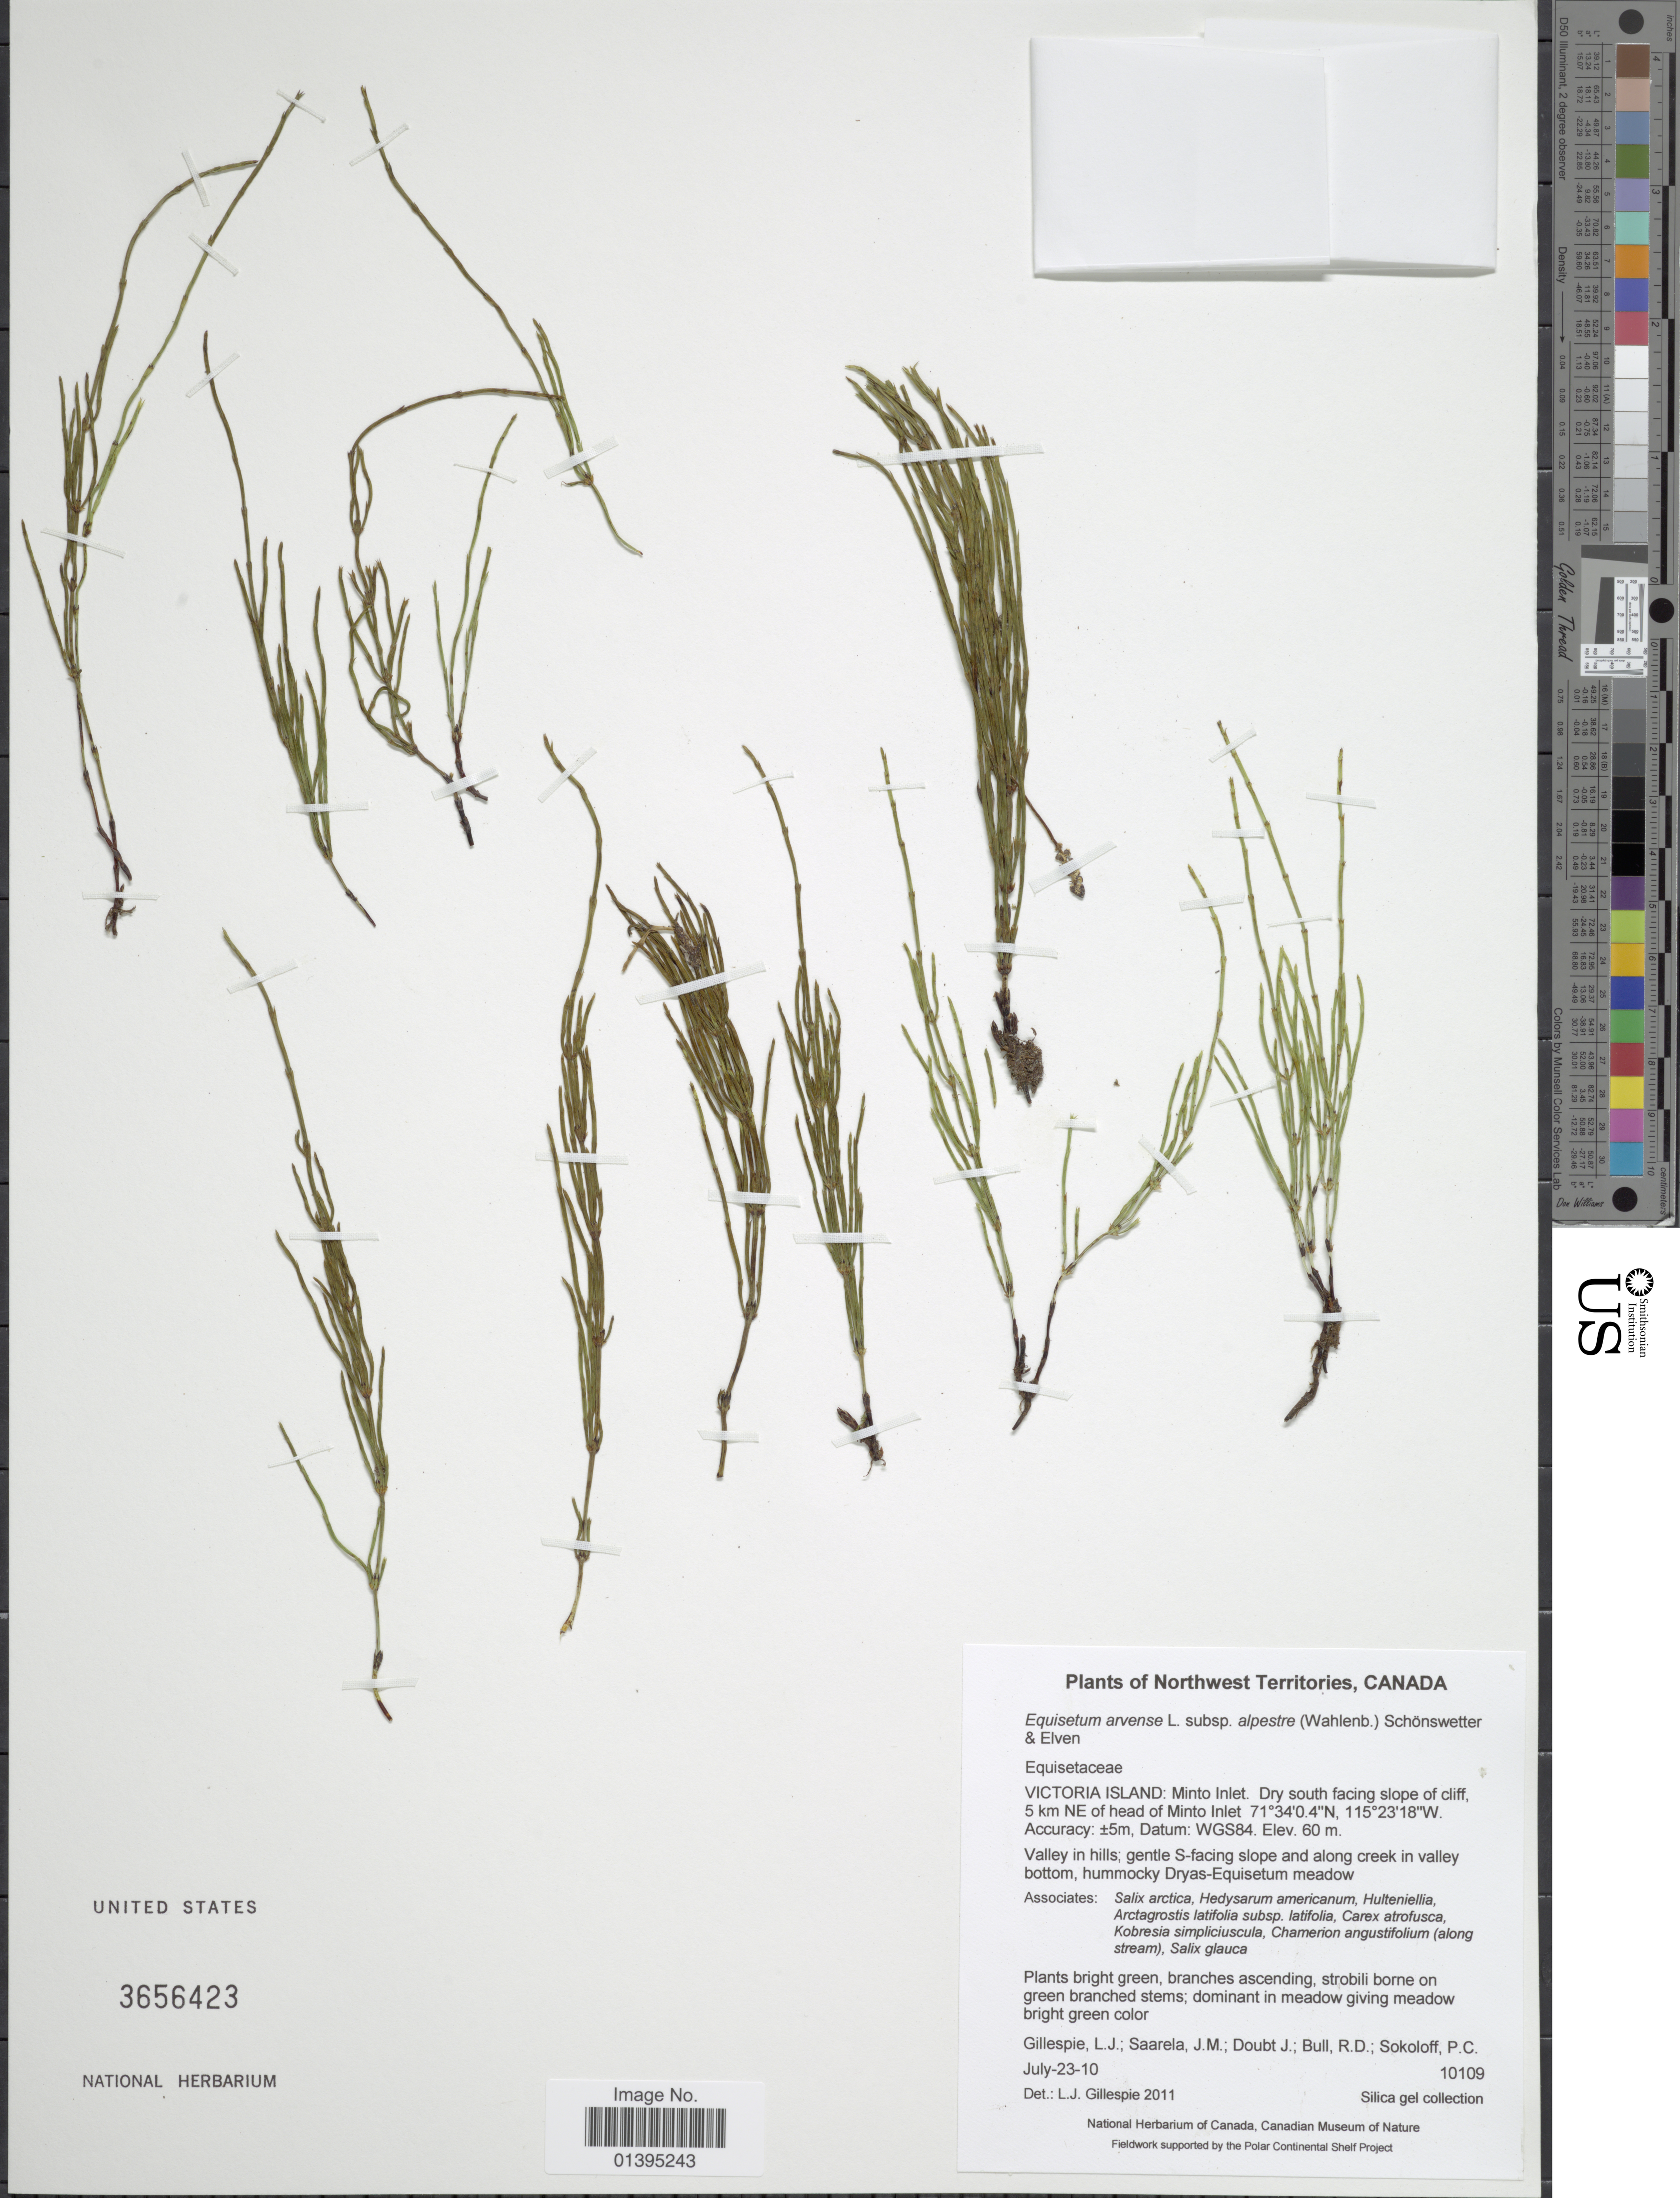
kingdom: Plantae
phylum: Tracheophyta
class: Polypodiopsida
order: Equisetales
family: Equisetaceae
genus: Equisetum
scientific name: Equisetum arvense var. alpestre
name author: Wahlenb.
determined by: Gillespie, L. J.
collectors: L. Gillespie, J. Saarela, J. Doubt, R. Bull & P. Sokoloff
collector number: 10109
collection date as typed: Transcribed d/m/y: 23/7/10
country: Canada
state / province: Northwest Territories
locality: Victoria Island: Minto Inlet. dry south facing slope of cliff, 5 km NE of head of Minto Inlet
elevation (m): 60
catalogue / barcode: US 3656423